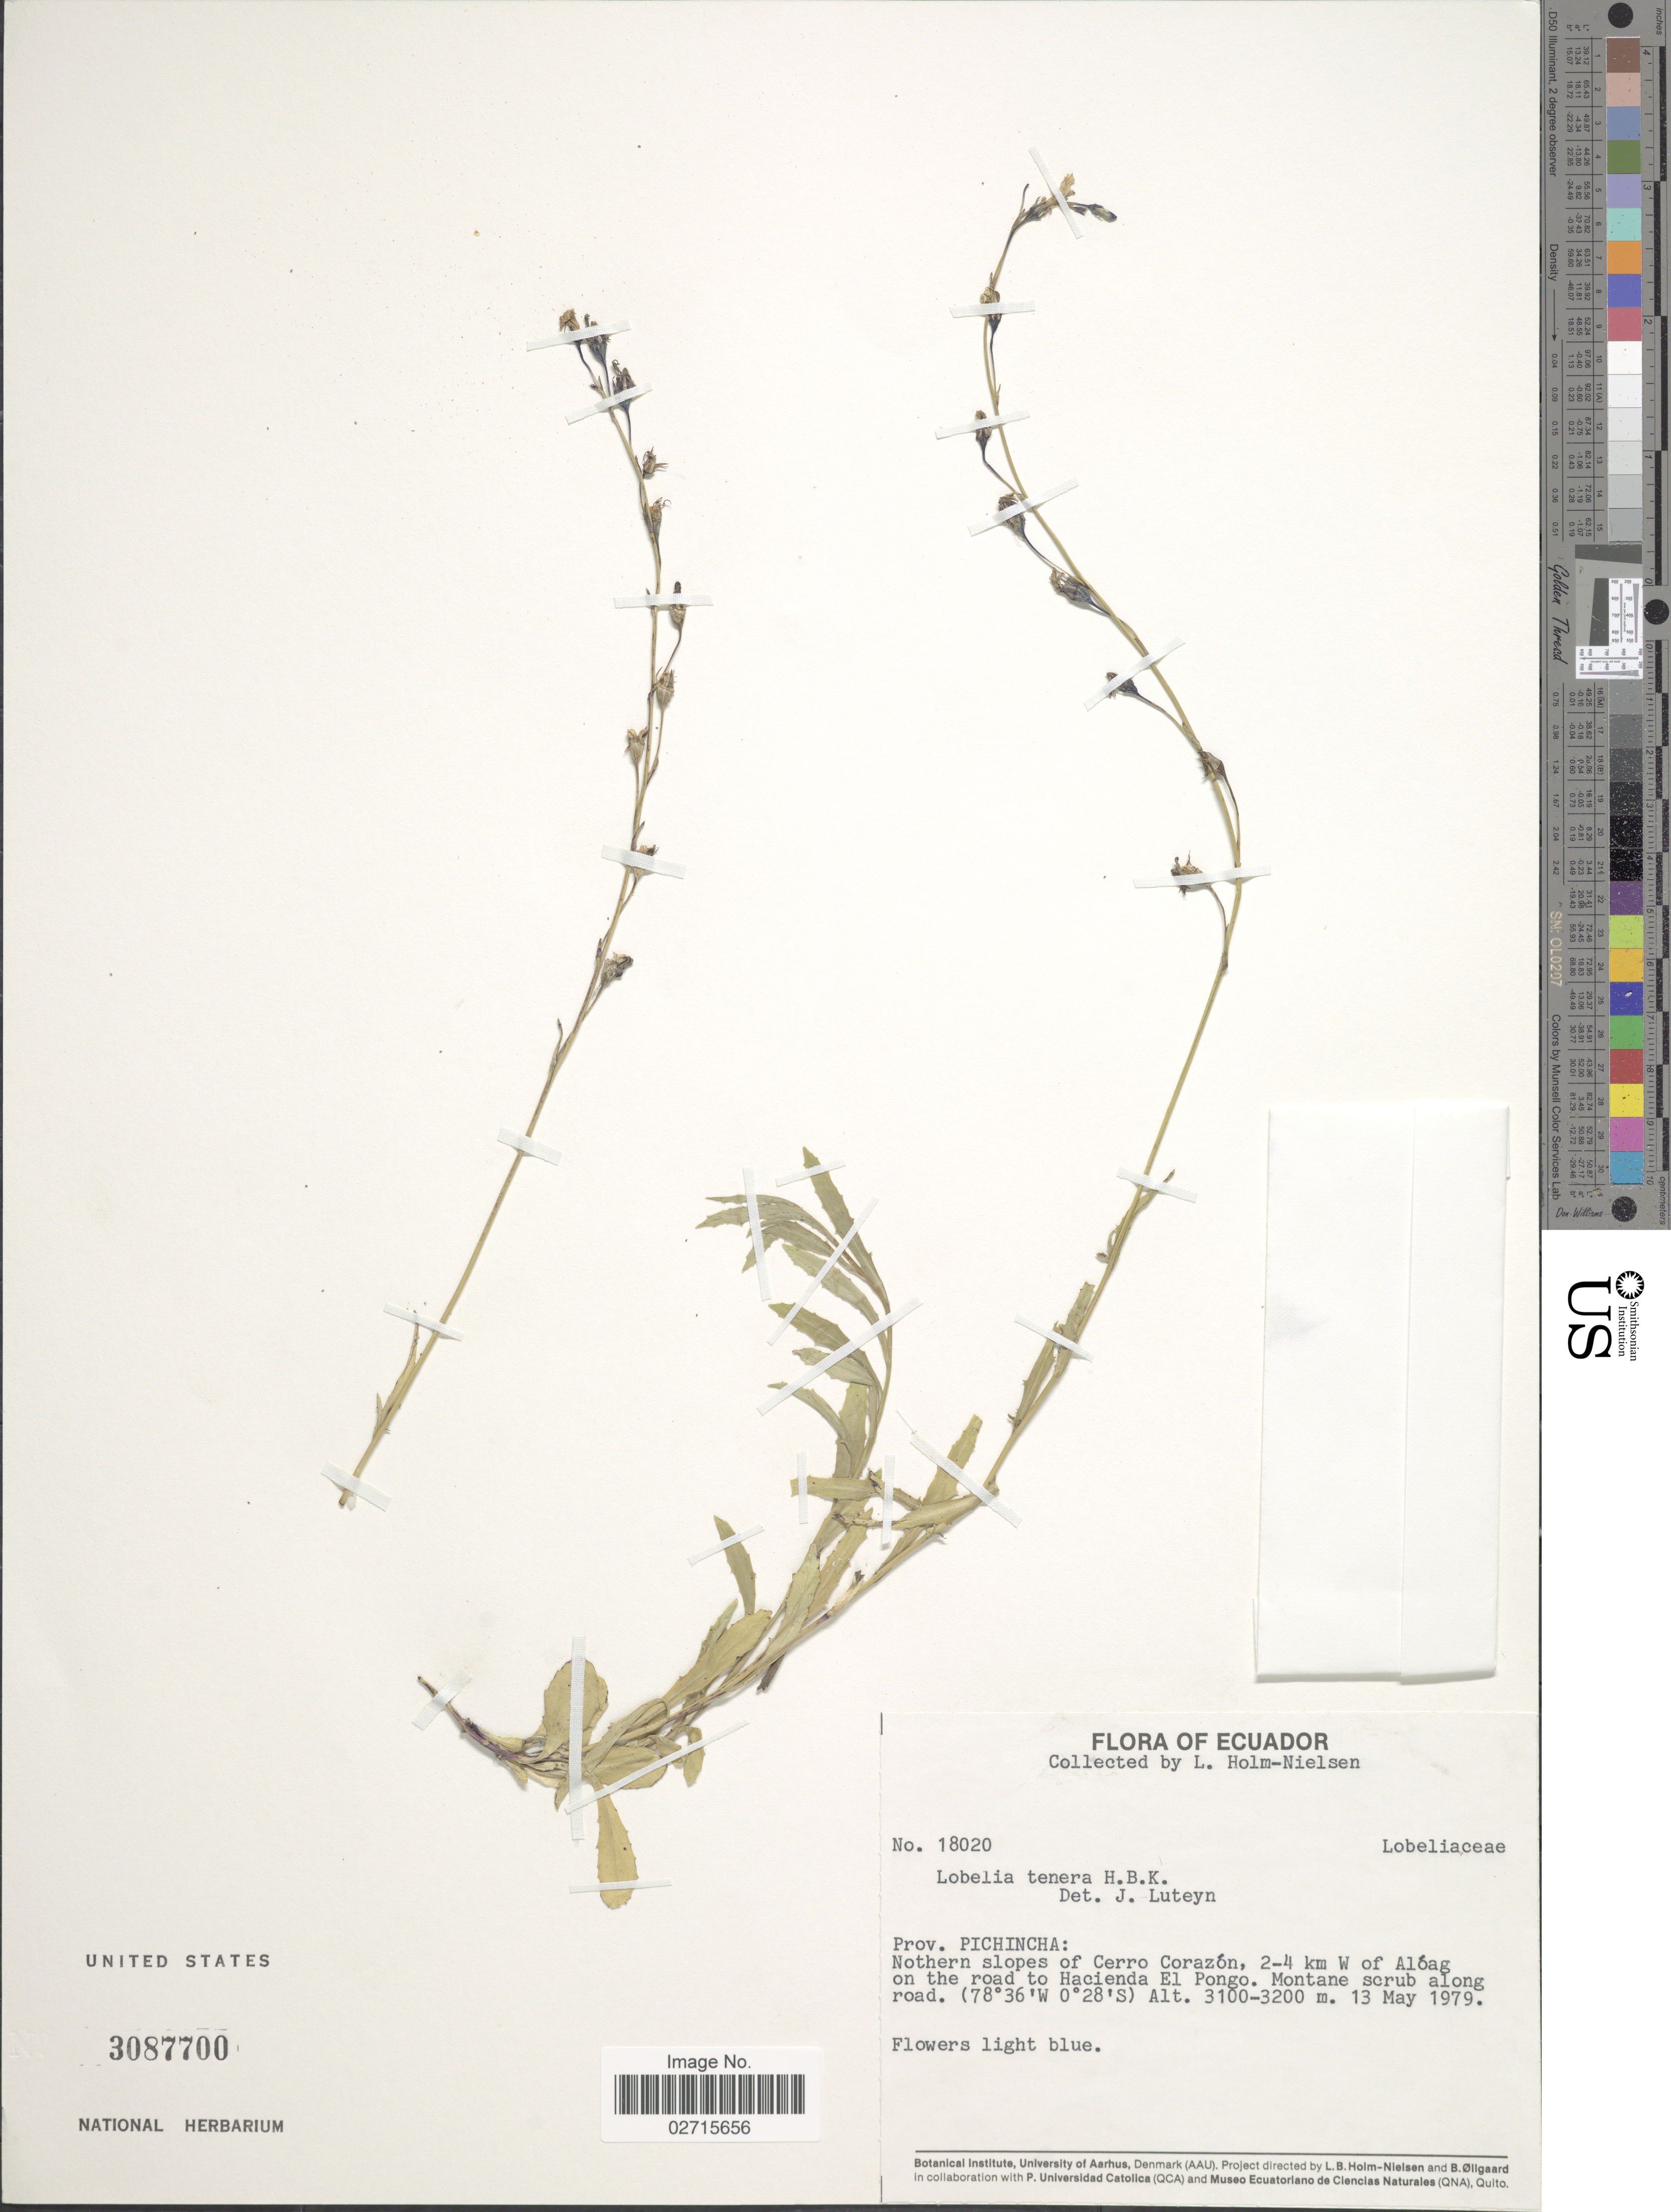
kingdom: Plantae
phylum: Tracheophyta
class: Magnoliopsida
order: Asterales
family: Campanulaceae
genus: Lobelia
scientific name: Lobelia tenera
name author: Kunth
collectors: L. Holm-Nielsen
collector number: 18020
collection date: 1979-05-13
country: Ecuador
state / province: Pichincha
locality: Northern slopes of Cerro Corazon, 2-4 km W of Aloag on the road to Hacienda El Pongo, montane scrub along road.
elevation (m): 3100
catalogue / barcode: US 3087700